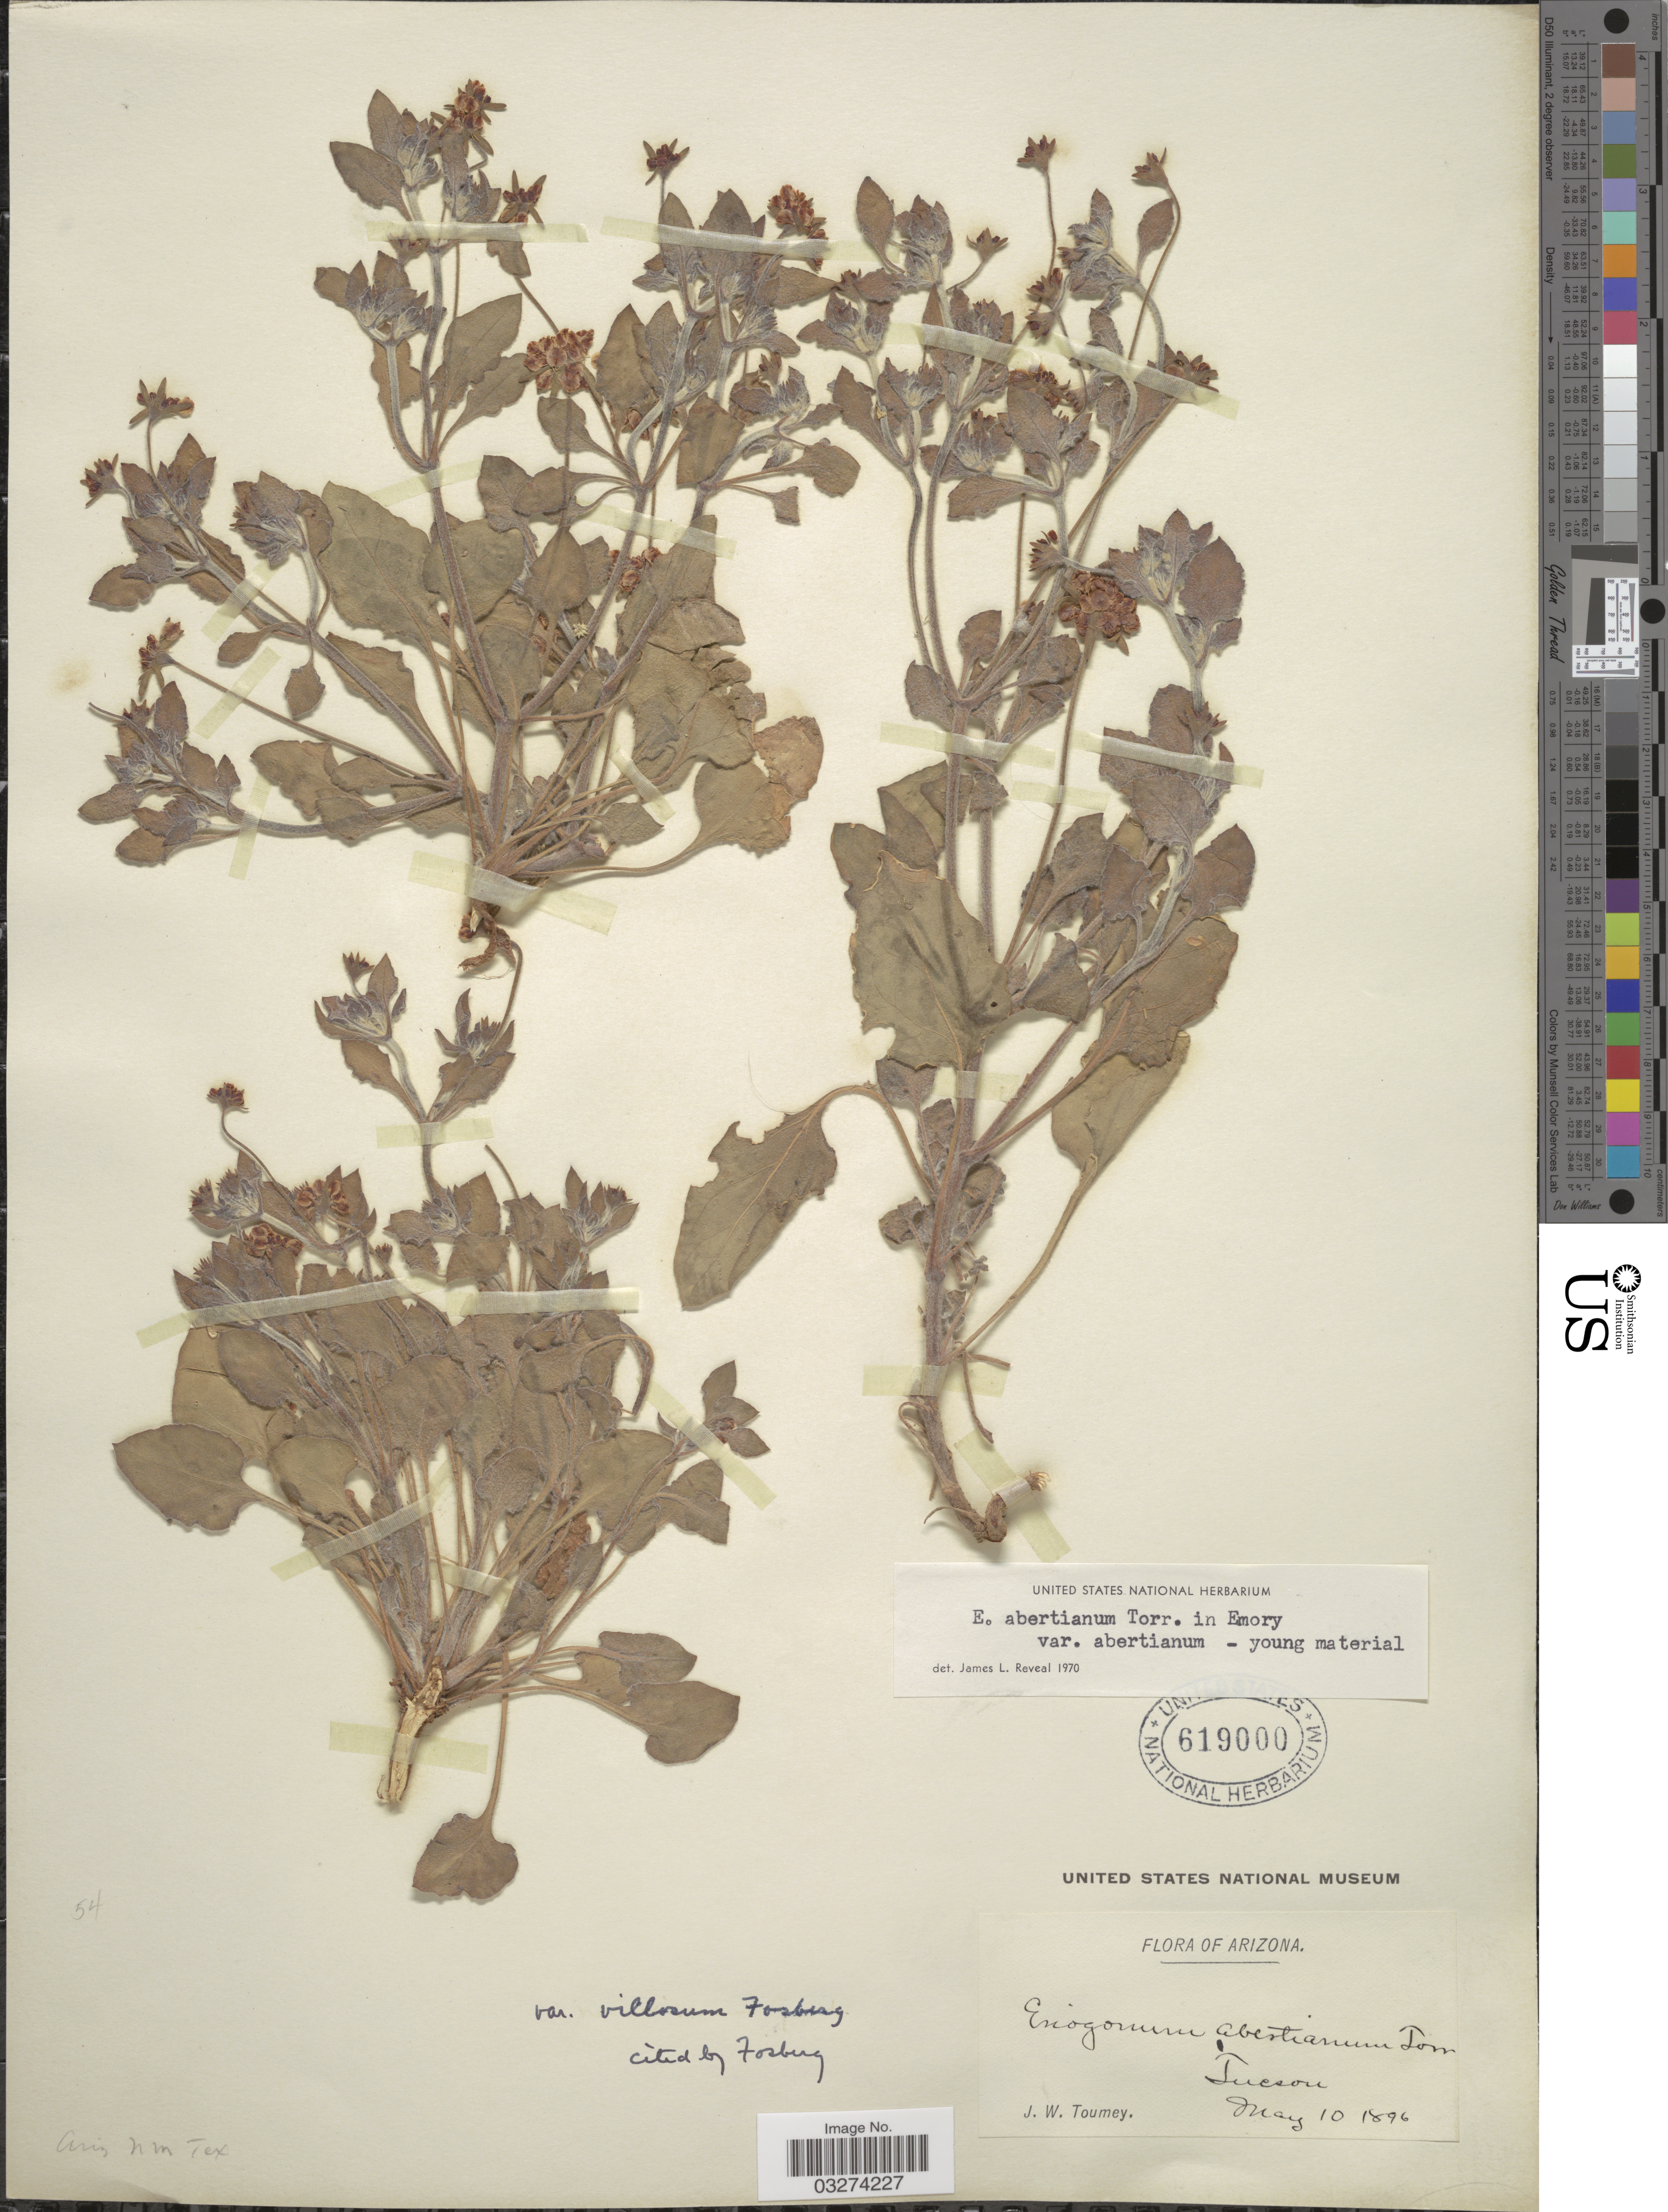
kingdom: Plantae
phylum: Tracheophyta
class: Magnoliopsida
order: Caryophyllales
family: Polygonaceae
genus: Eriogonum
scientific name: Eriogonum abertianum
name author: Torr.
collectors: J. W. Toumey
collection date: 1896-05-10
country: United States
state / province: Arizona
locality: Tucson.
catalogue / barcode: US 619000